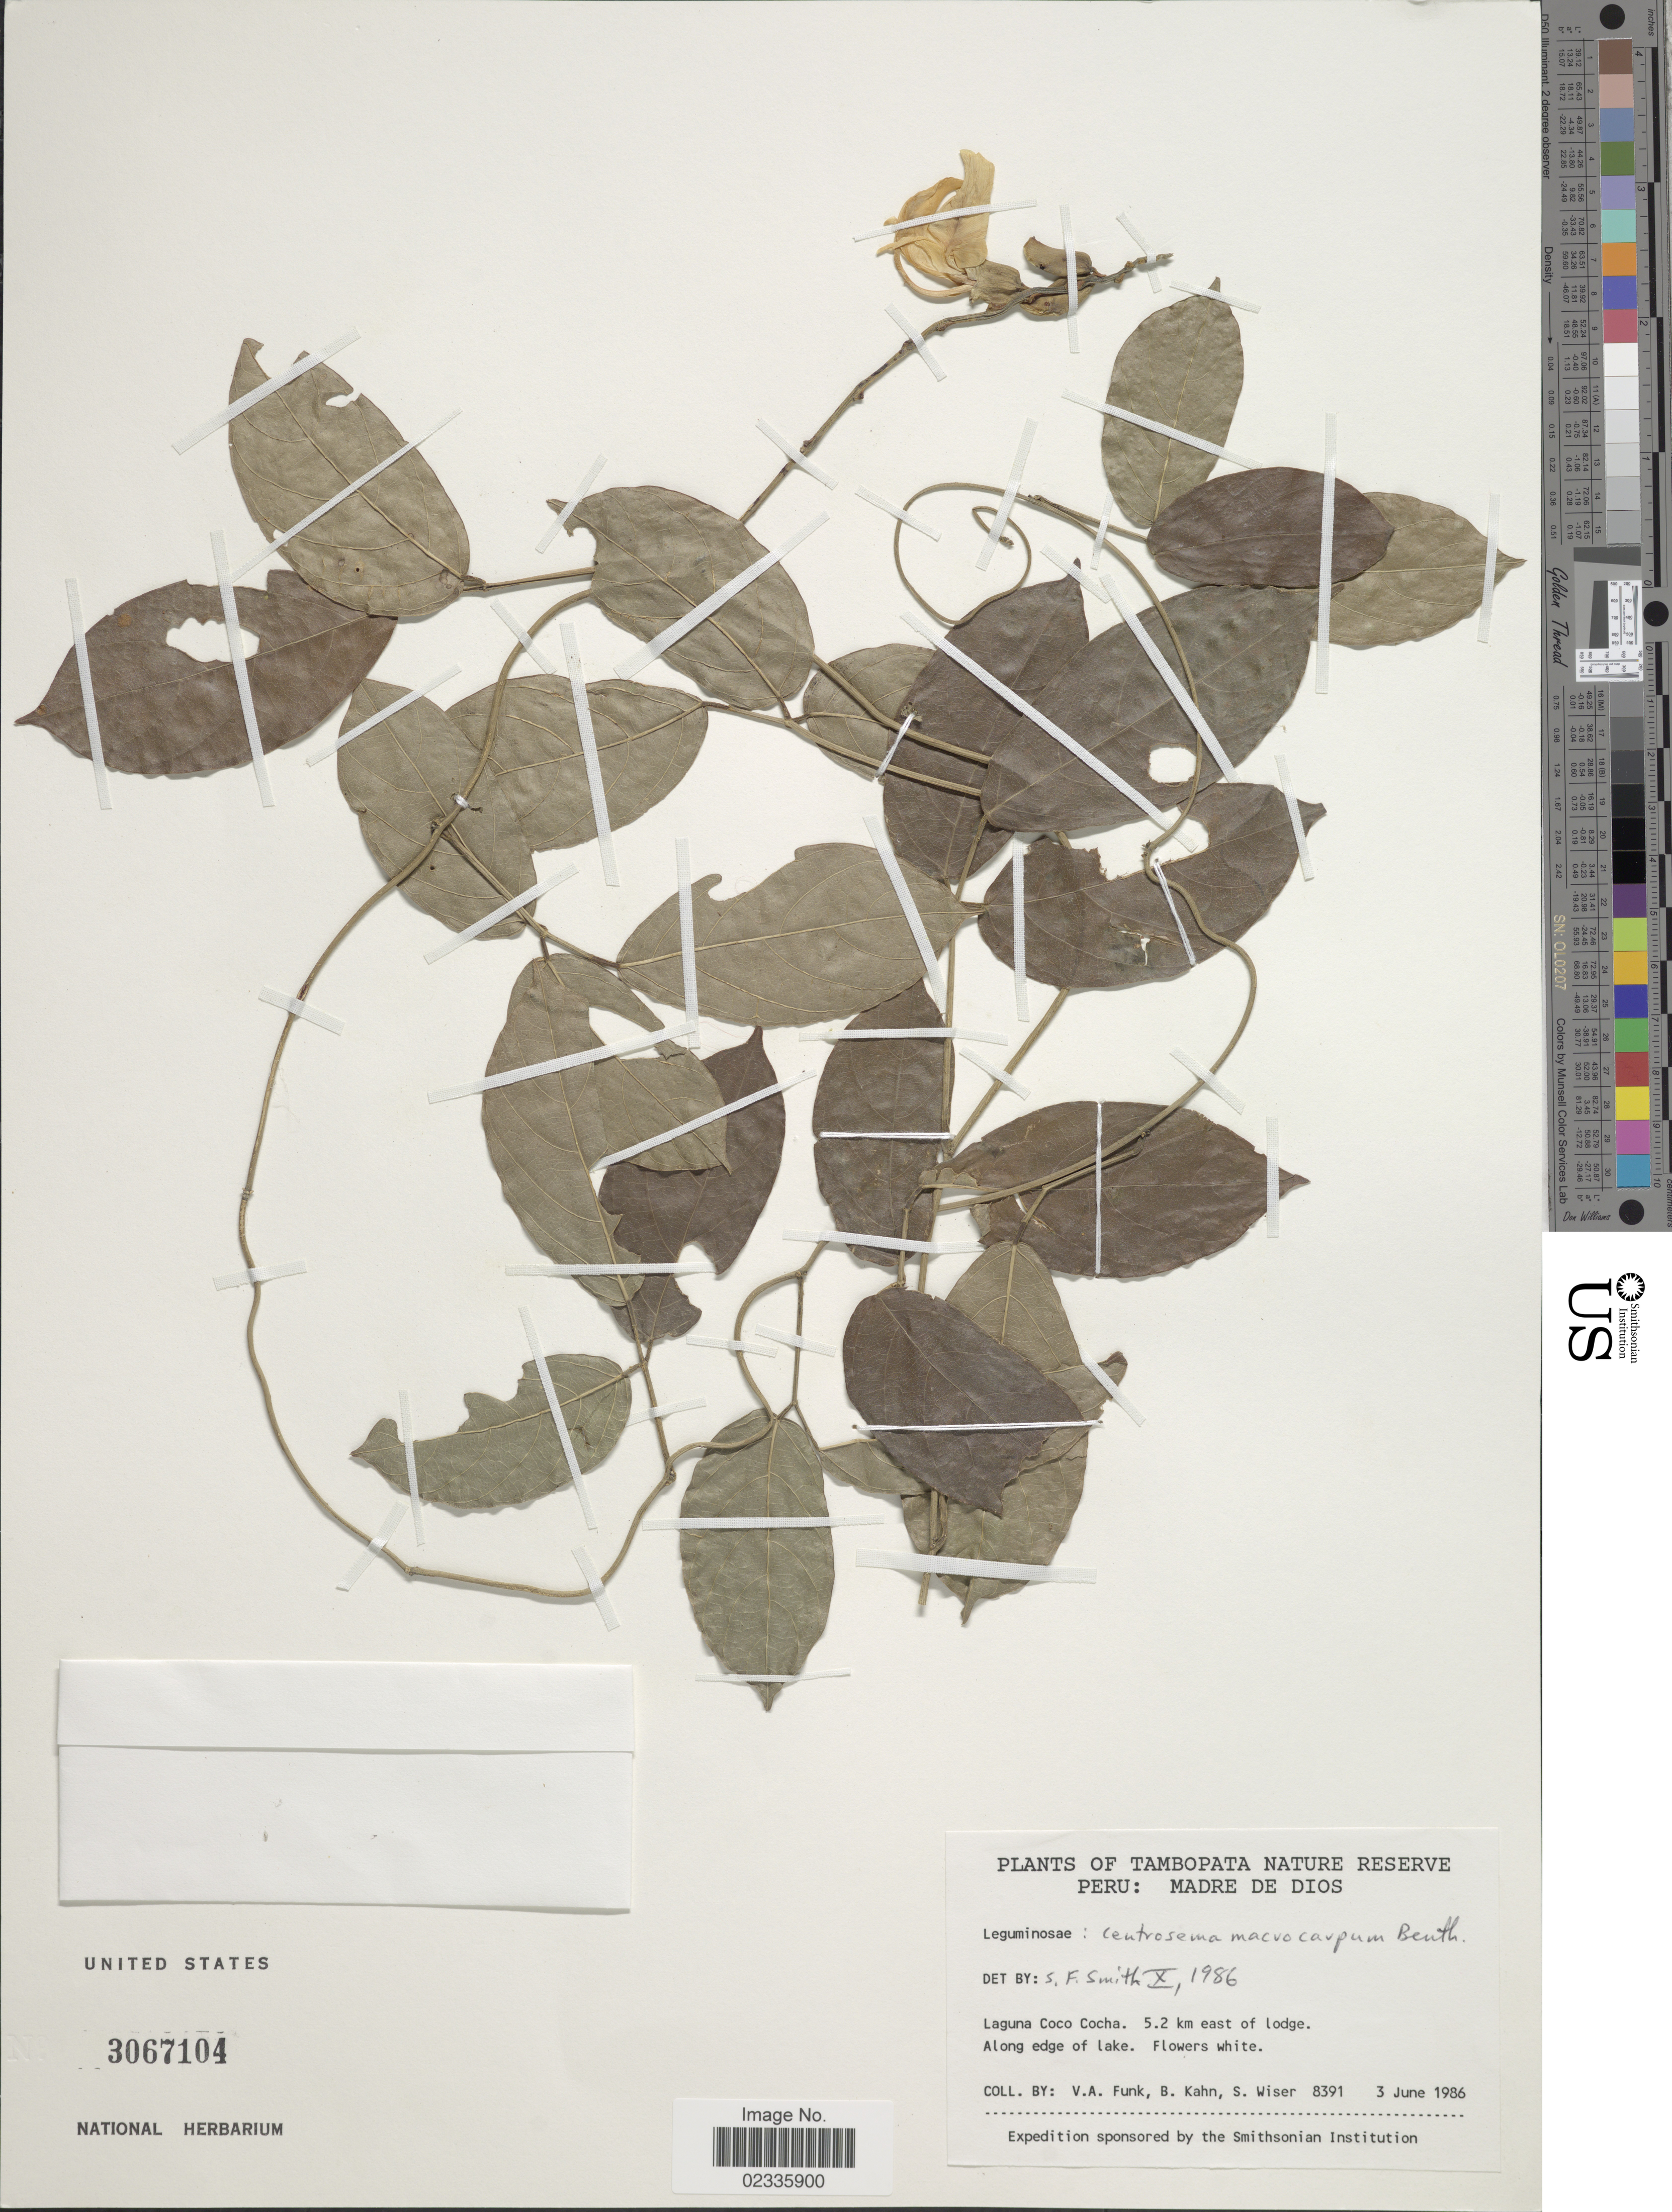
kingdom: Plantae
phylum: Tracheophyta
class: Magnoliopsida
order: Fabales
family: Fabaceae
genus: Centrosema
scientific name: Centrosema macrocarpum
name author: Benth.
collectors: V. Funk, B. Kahn & S. Wiser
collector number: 8391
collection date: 1986-06-03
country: Peru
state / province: Madre de Dios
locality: Laguna Coco Cocha. 5.2 km east of lodge. Tambopata Nature Reserve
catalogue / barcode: US 3067104